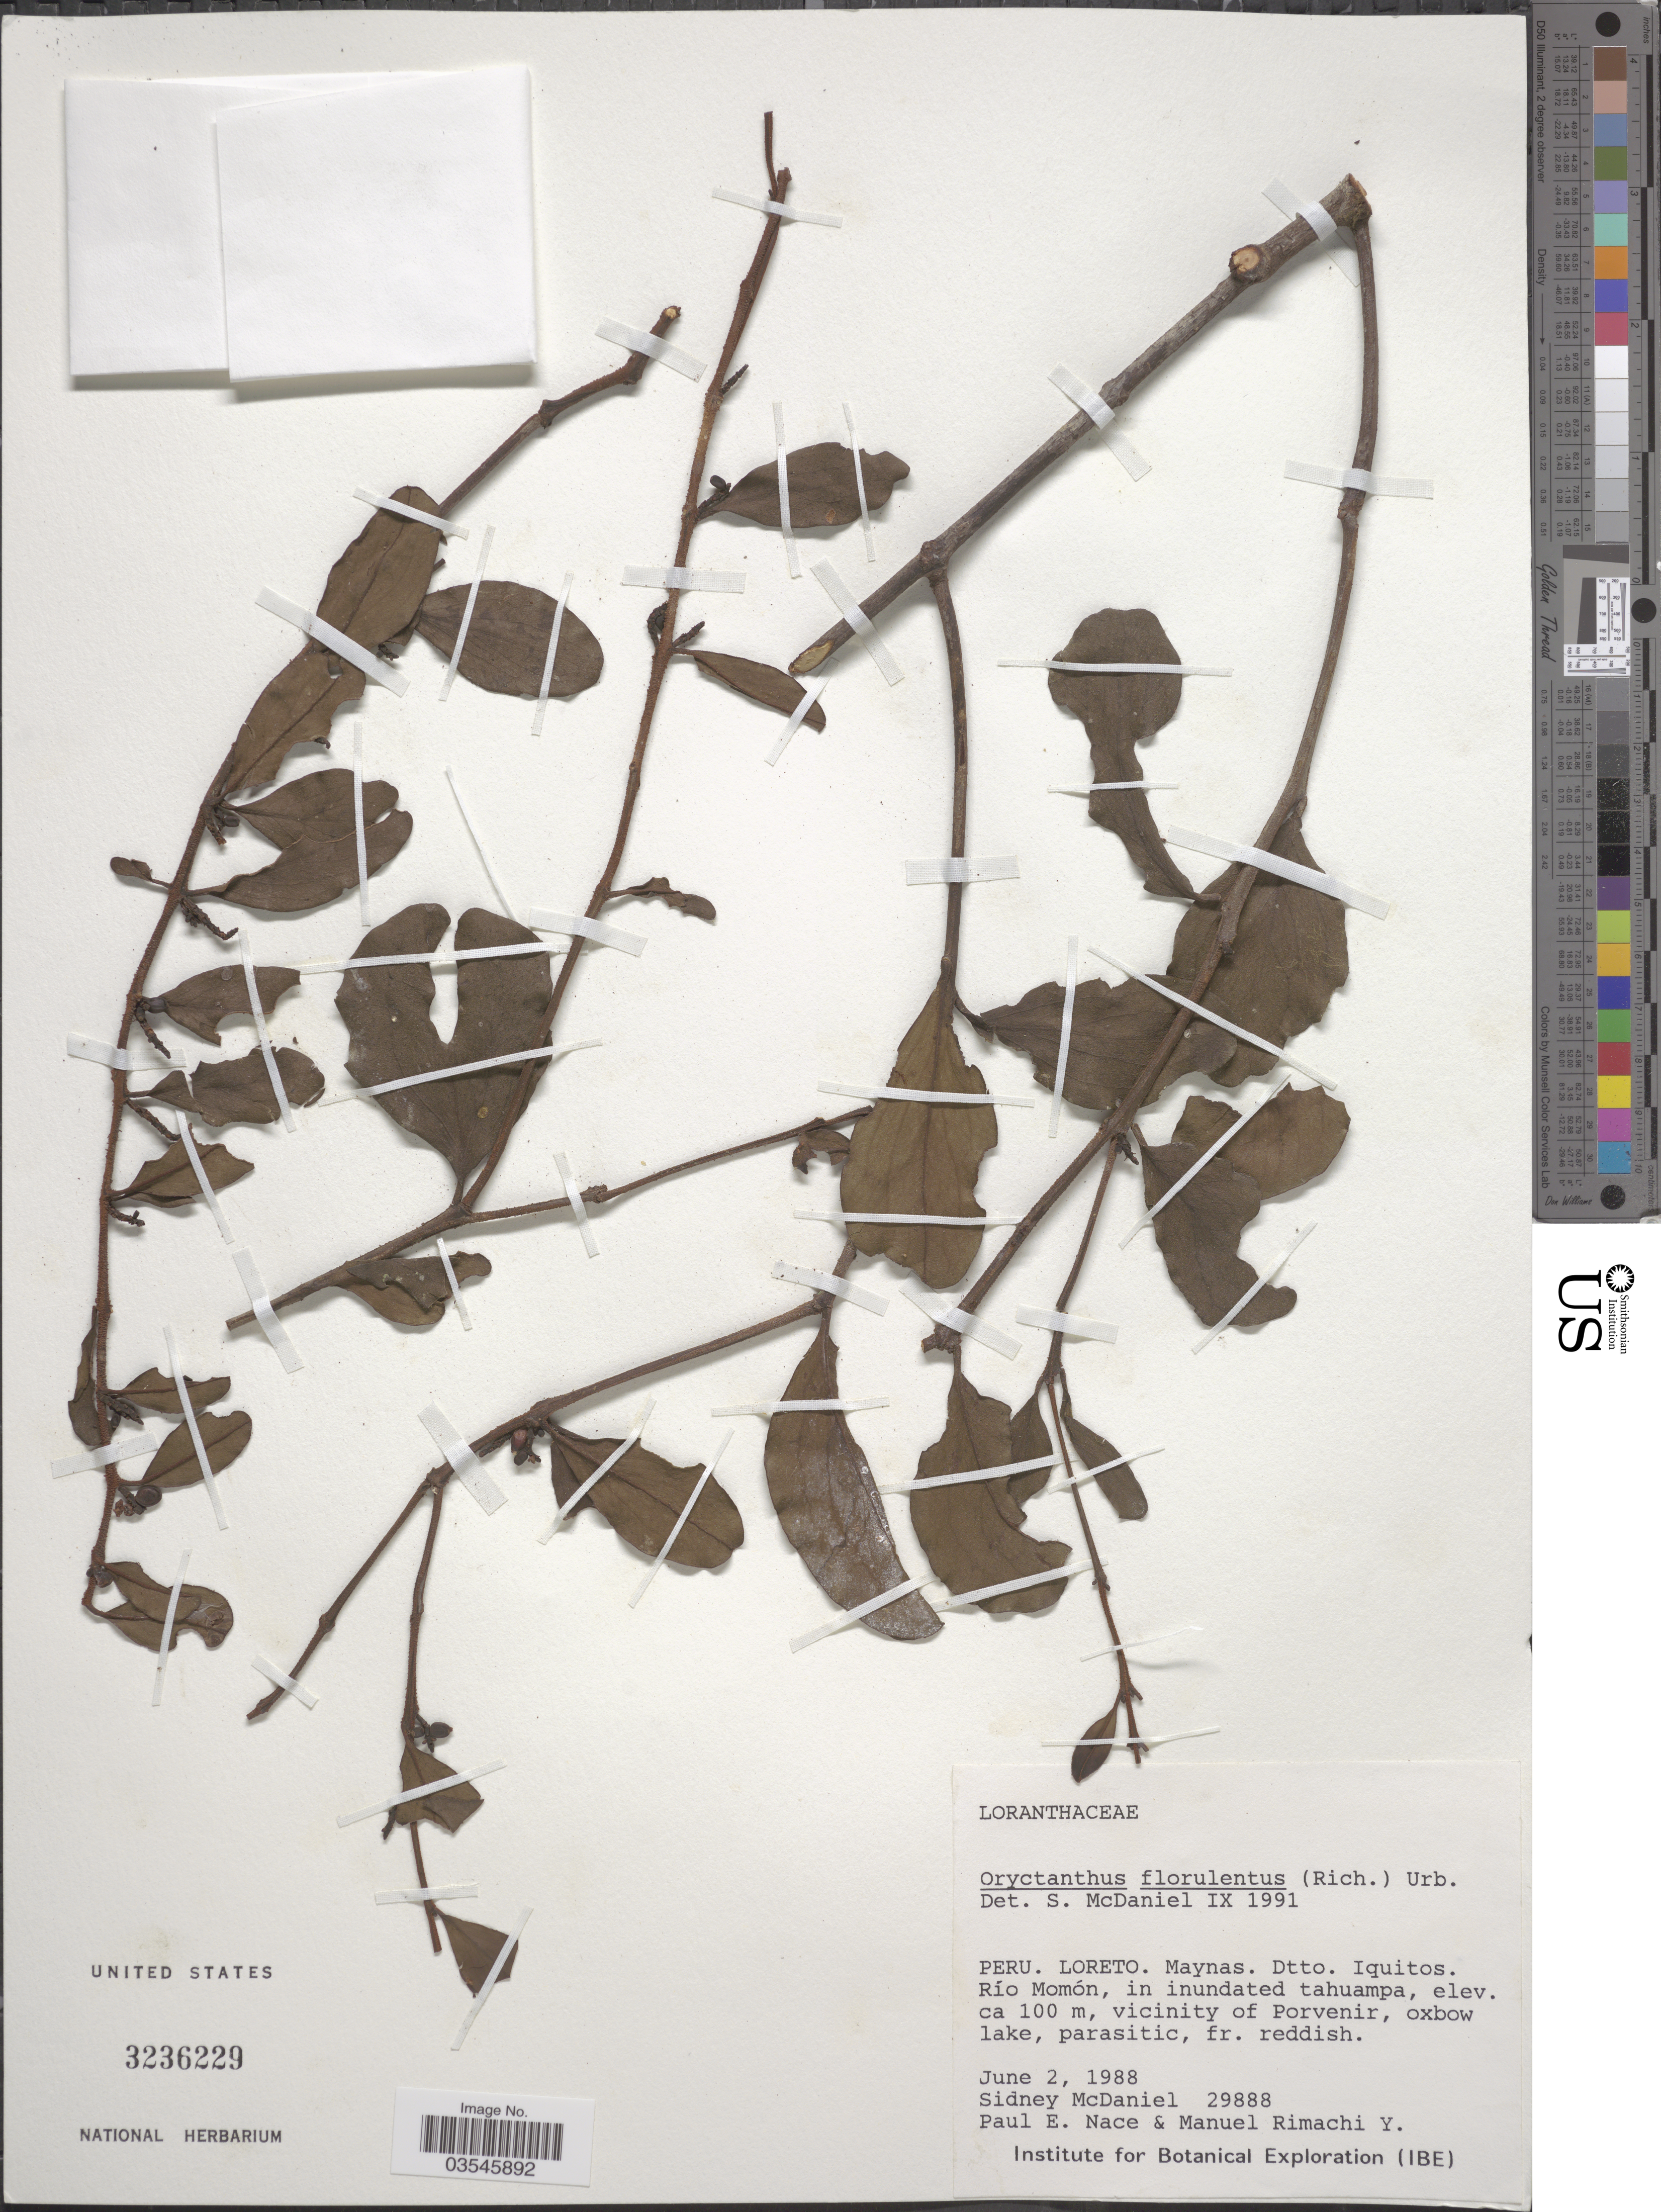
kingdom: Plantae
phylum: Tracheophyta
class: Magnoliopsida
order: Santalales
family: Loranthaceae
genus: Oryctanthus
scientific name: Oryctanthus florulentus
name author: (Rich.) Tiegh.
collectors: S. McDaniel, P. Nace & M. Rimachi Y.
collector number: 29888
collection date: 1988-06-02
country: Peru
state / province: Loreto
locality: Maynas. Dtto. Iquitos. Río Momón, vicinity of Porvenir.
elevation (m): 100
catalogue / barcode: US 3236229